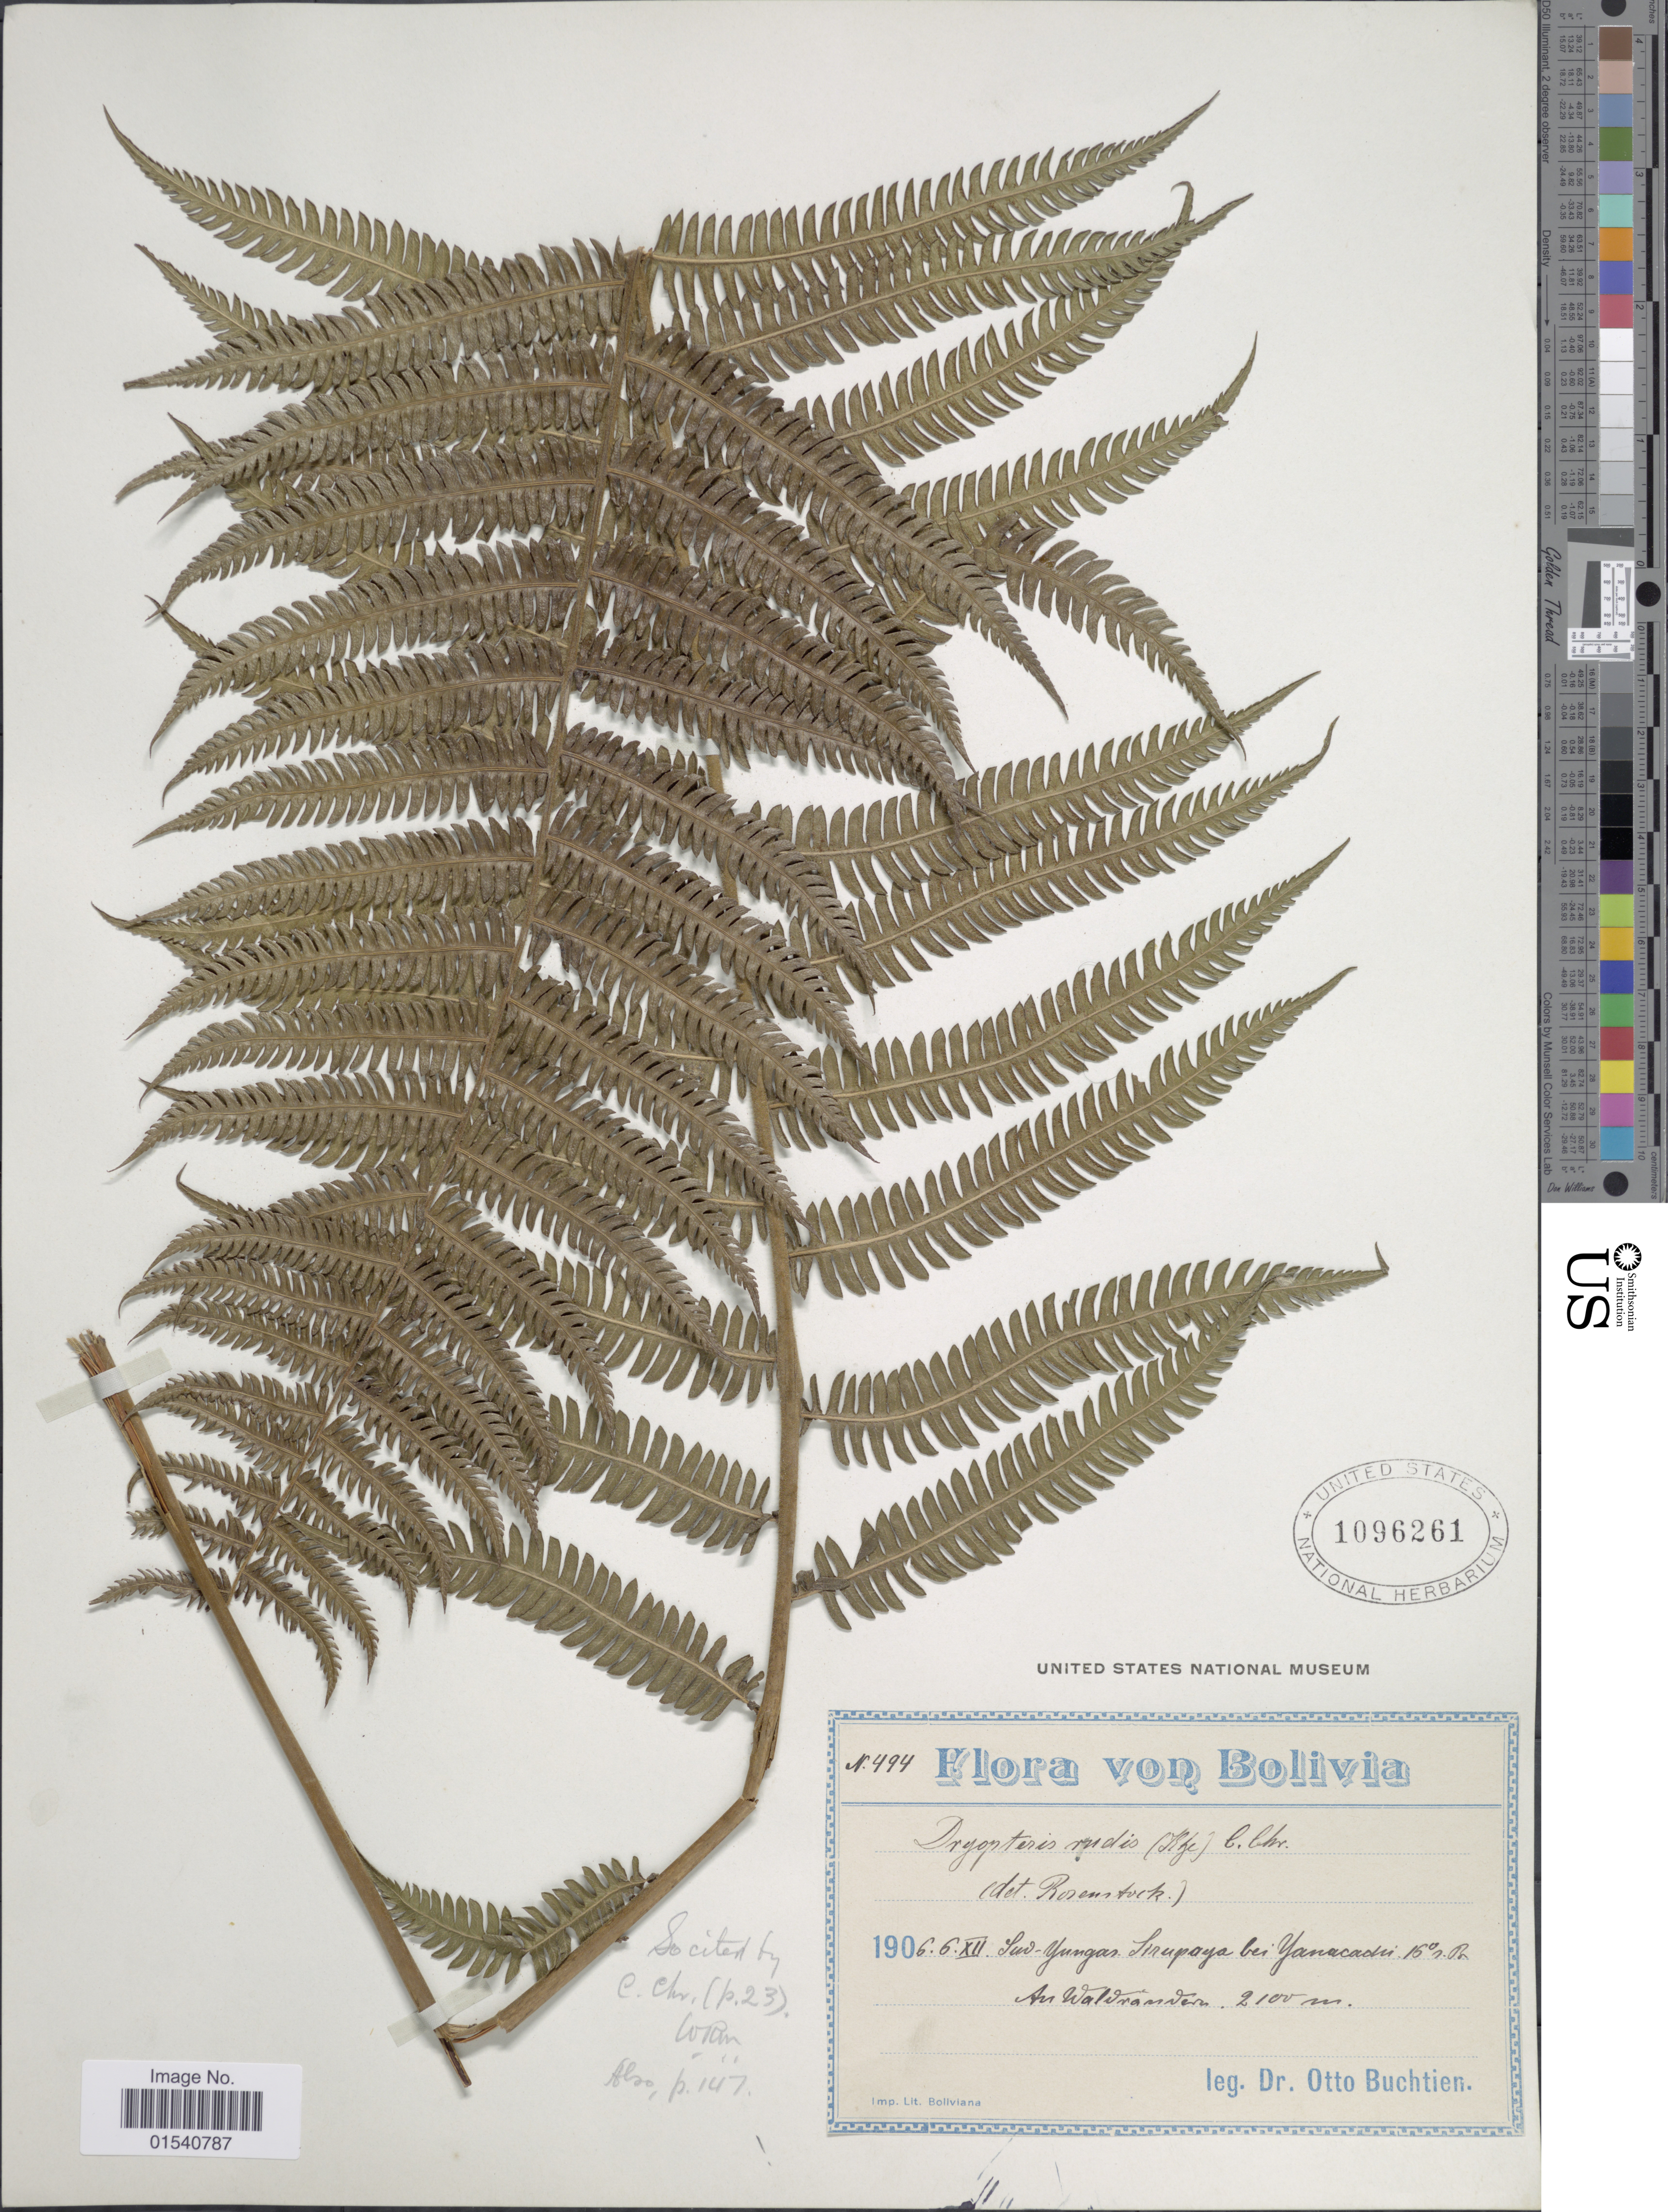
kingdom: Plantae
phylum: Tracheophyta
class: Polypodiopsida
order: Polypodiales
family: Thelypteridaceae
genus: Amauropelta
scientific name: Amauropelta rudis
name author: (Kunze) Pic. Serm.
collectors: O. Buchtien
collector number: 494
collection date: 1906-12-06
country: Bolivia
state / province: La Paz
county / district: Sud Yungas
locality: Sirupaya bei Yanacachi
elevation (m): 2100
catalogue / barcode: US 1096261